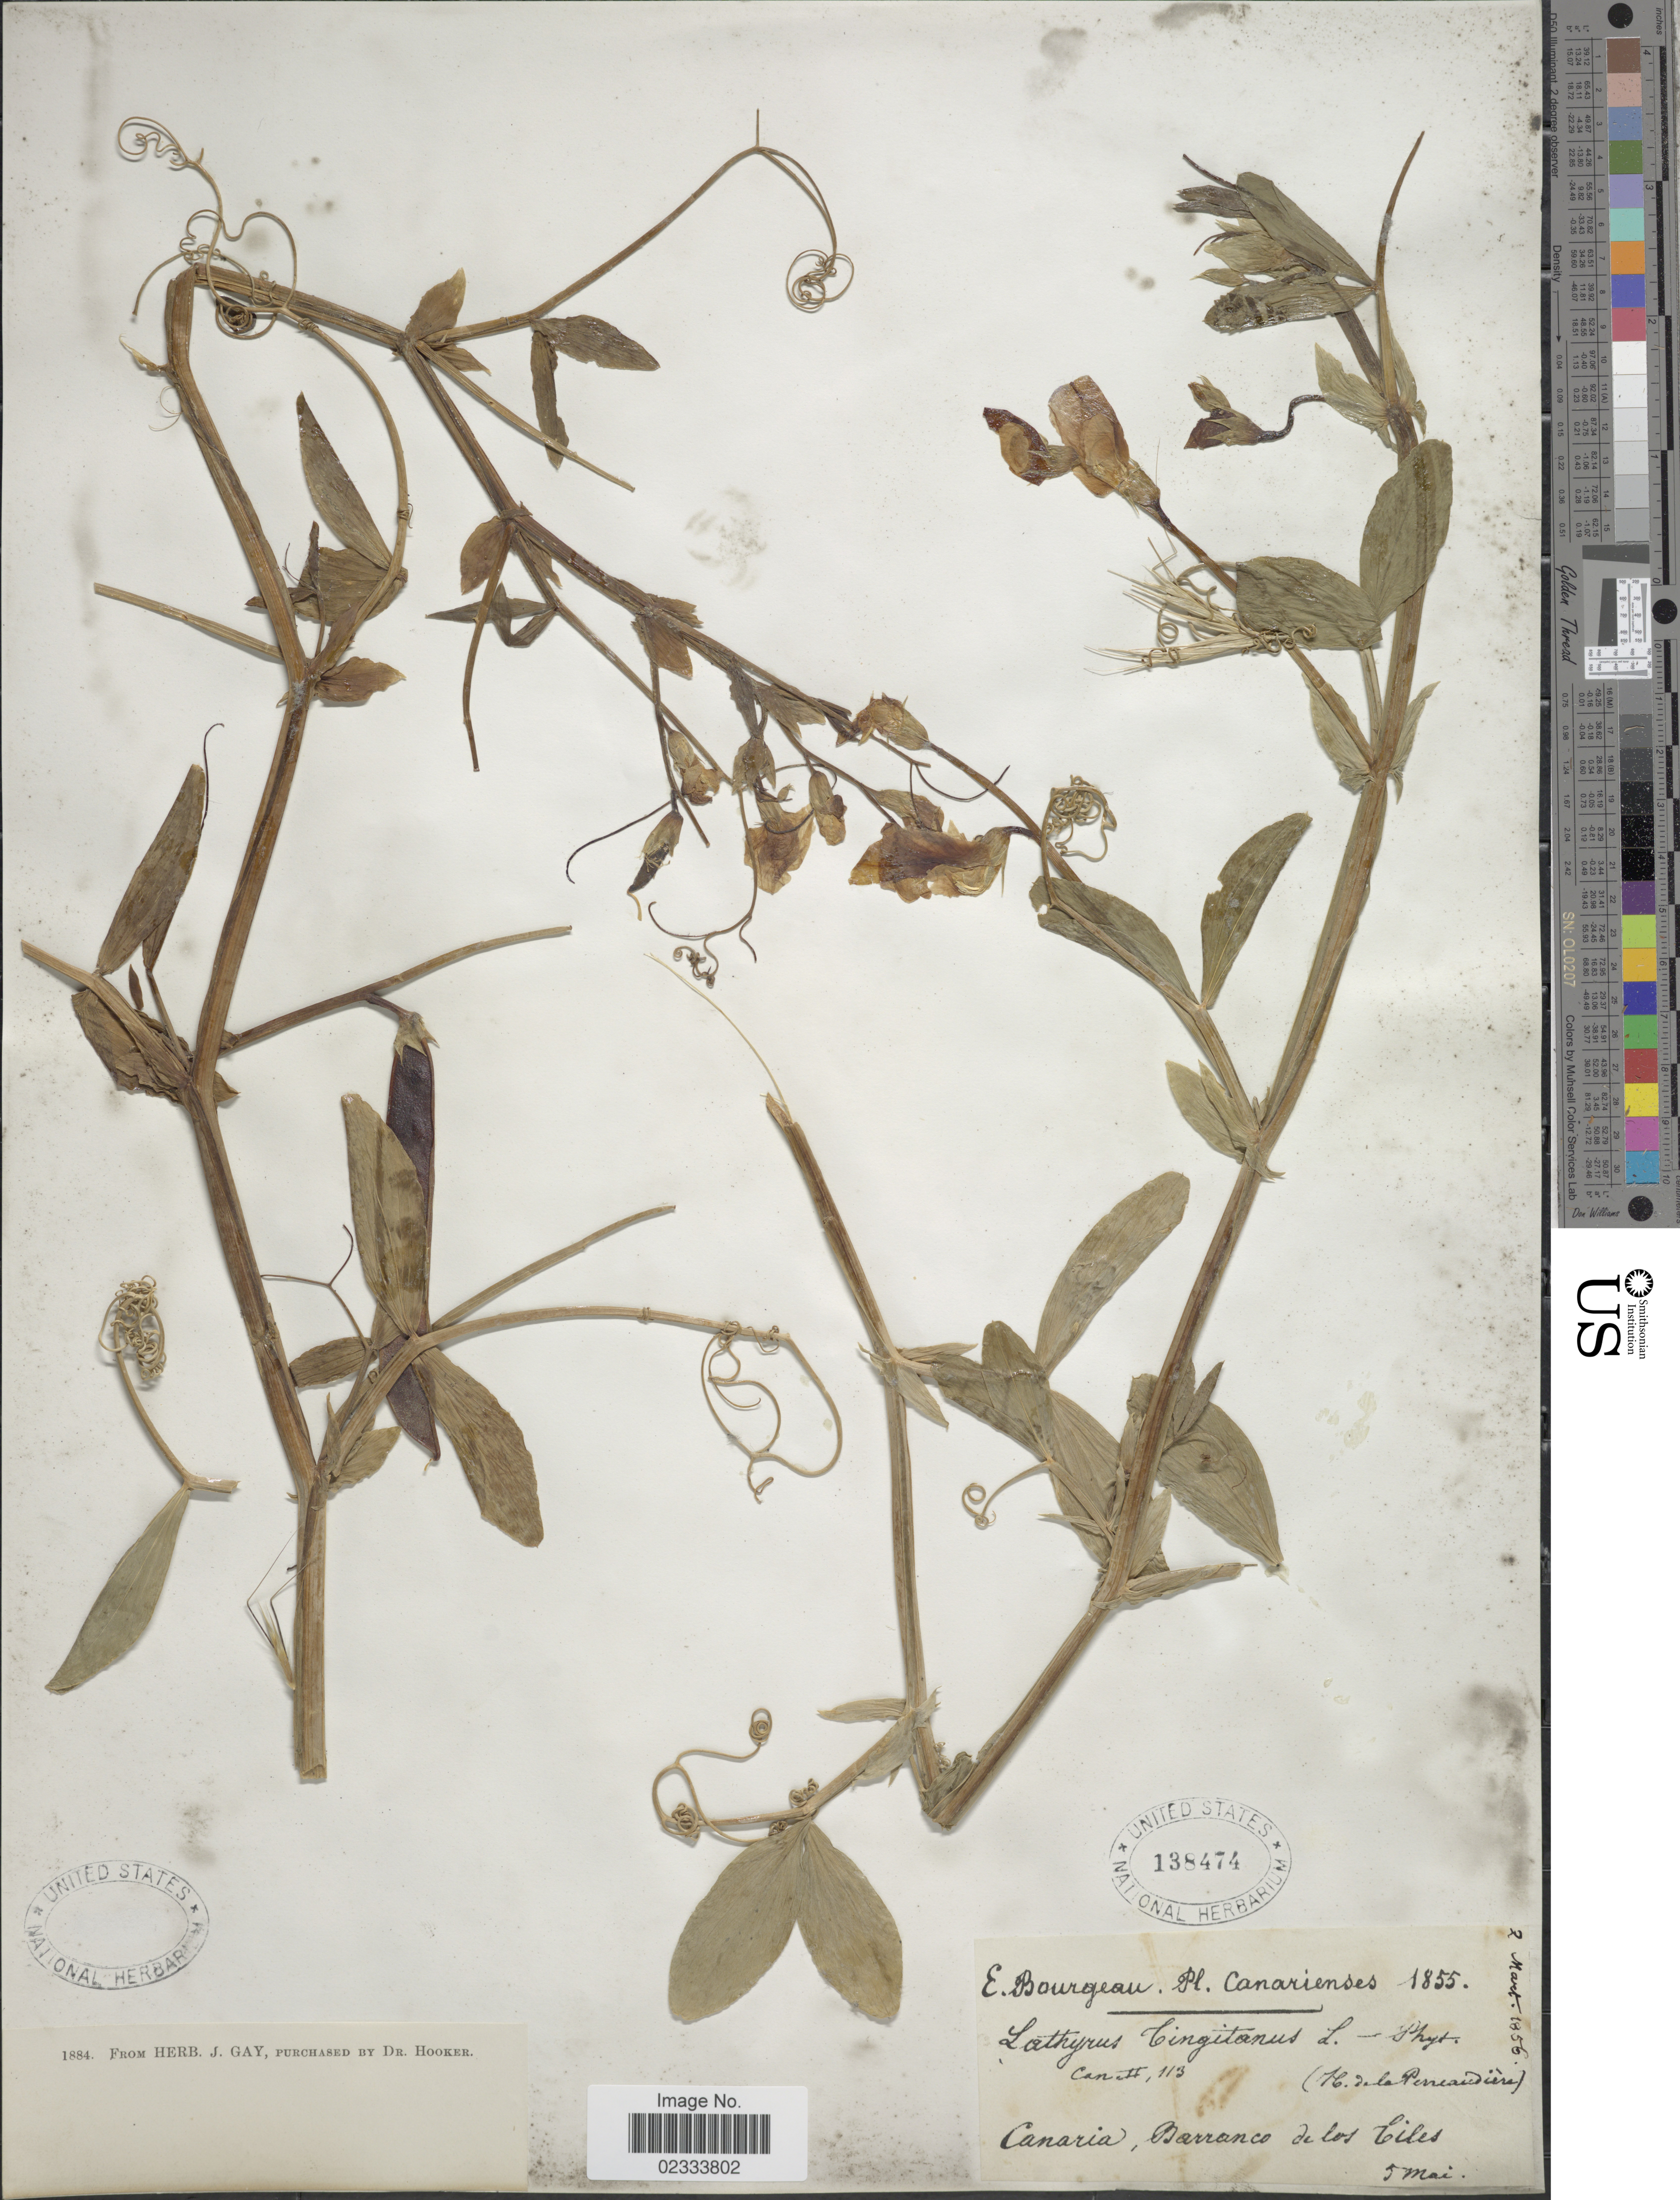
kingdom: Plantae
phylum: Tracheophyta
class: Magnoliopsida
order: Fabales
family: Fabaceae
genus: Lathyrus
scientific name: Lathyrus tingitanus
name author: L.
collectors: E. Bourgeau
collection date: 1855-05-05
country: Spain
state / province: Canarias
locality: Canarienses, Canaria, Barranco de los Ciles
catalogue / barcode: US 138474